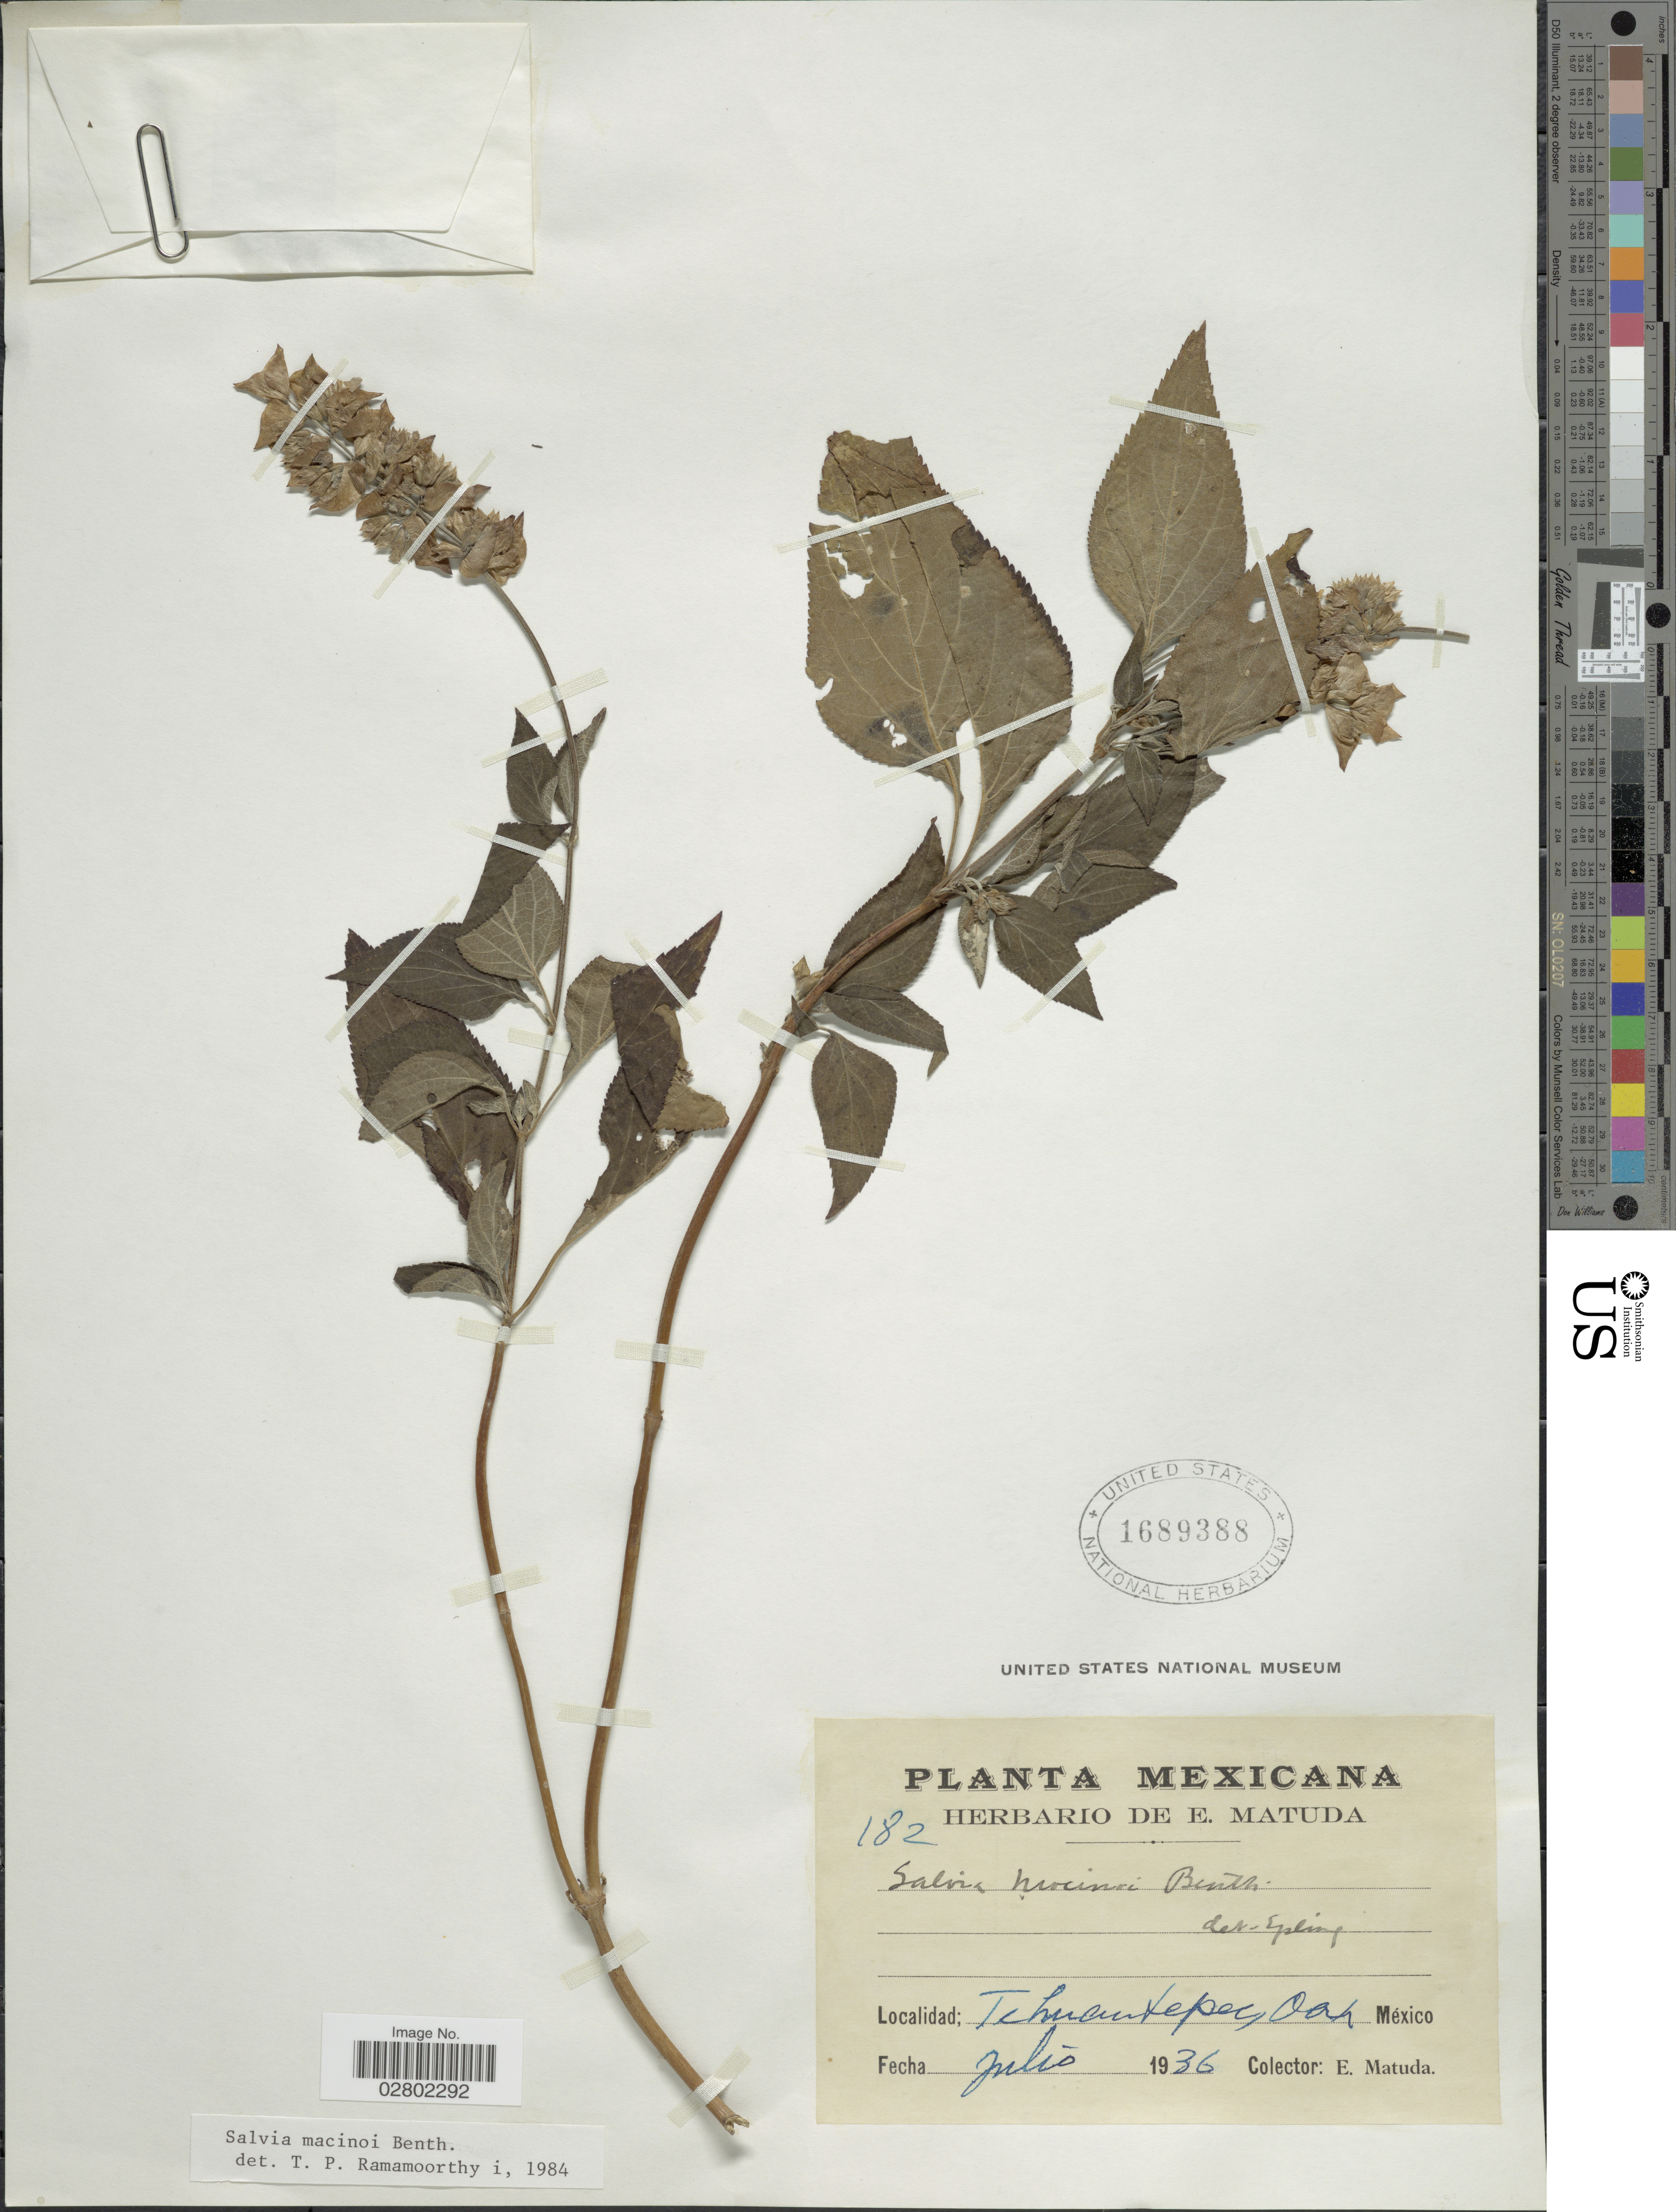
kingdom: Plantae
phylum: Tracheophyta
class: Magnoliopsida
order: Lamiales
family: Lamiaceae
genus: Salvia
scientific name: Salvia mocinoi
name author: Benth.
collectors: E. Matuda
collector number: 182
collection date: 1936-07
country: Mexico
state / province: Oaxaca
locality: Tehuantepec, Oax.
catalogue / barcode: US 1689388